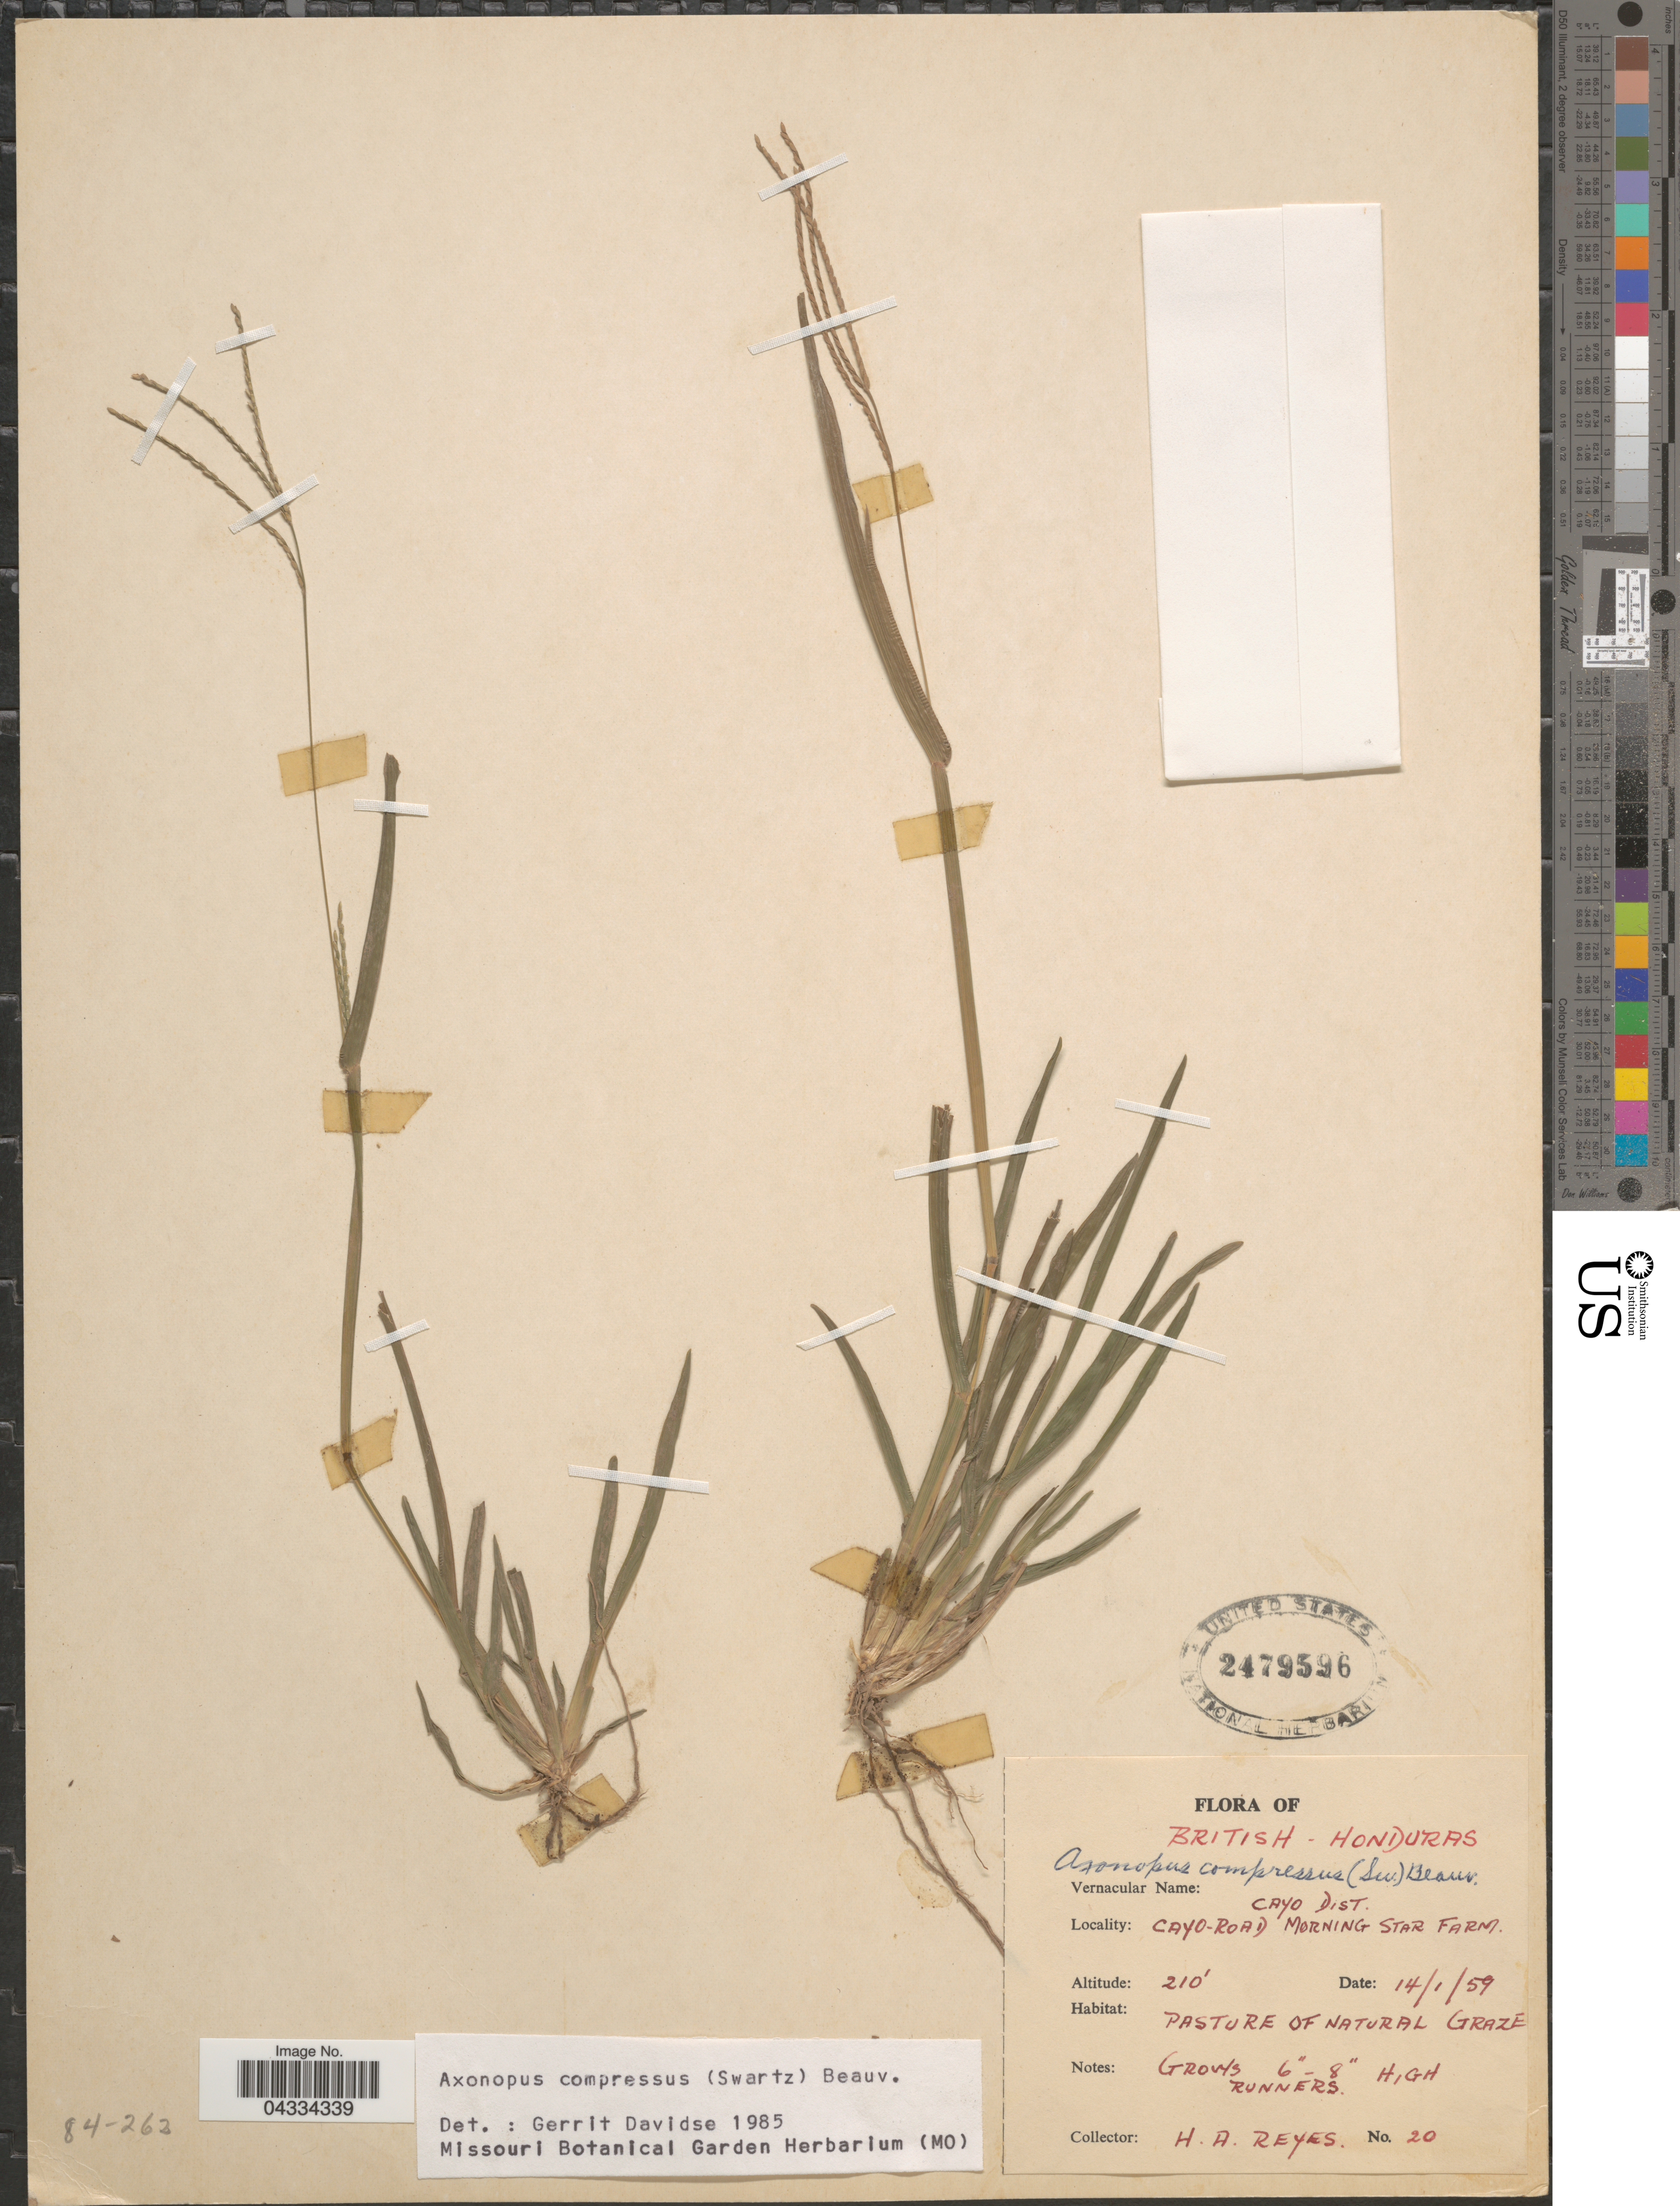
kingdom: Plantae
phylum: Tracheophyta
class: Liliopsida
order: Poales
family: Poaceae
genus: Axonopus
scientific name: Axonopus compressus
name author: (Sw.) P. Beauv.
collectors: H. Reyes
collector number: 20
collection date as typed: Transcribed d/m/y: 14/1/59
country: Belize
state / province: Cayo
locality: British Honduras. Cayo Dist. Cayo Road Morning Star Farm.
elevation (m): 64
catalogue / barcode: US 2479596